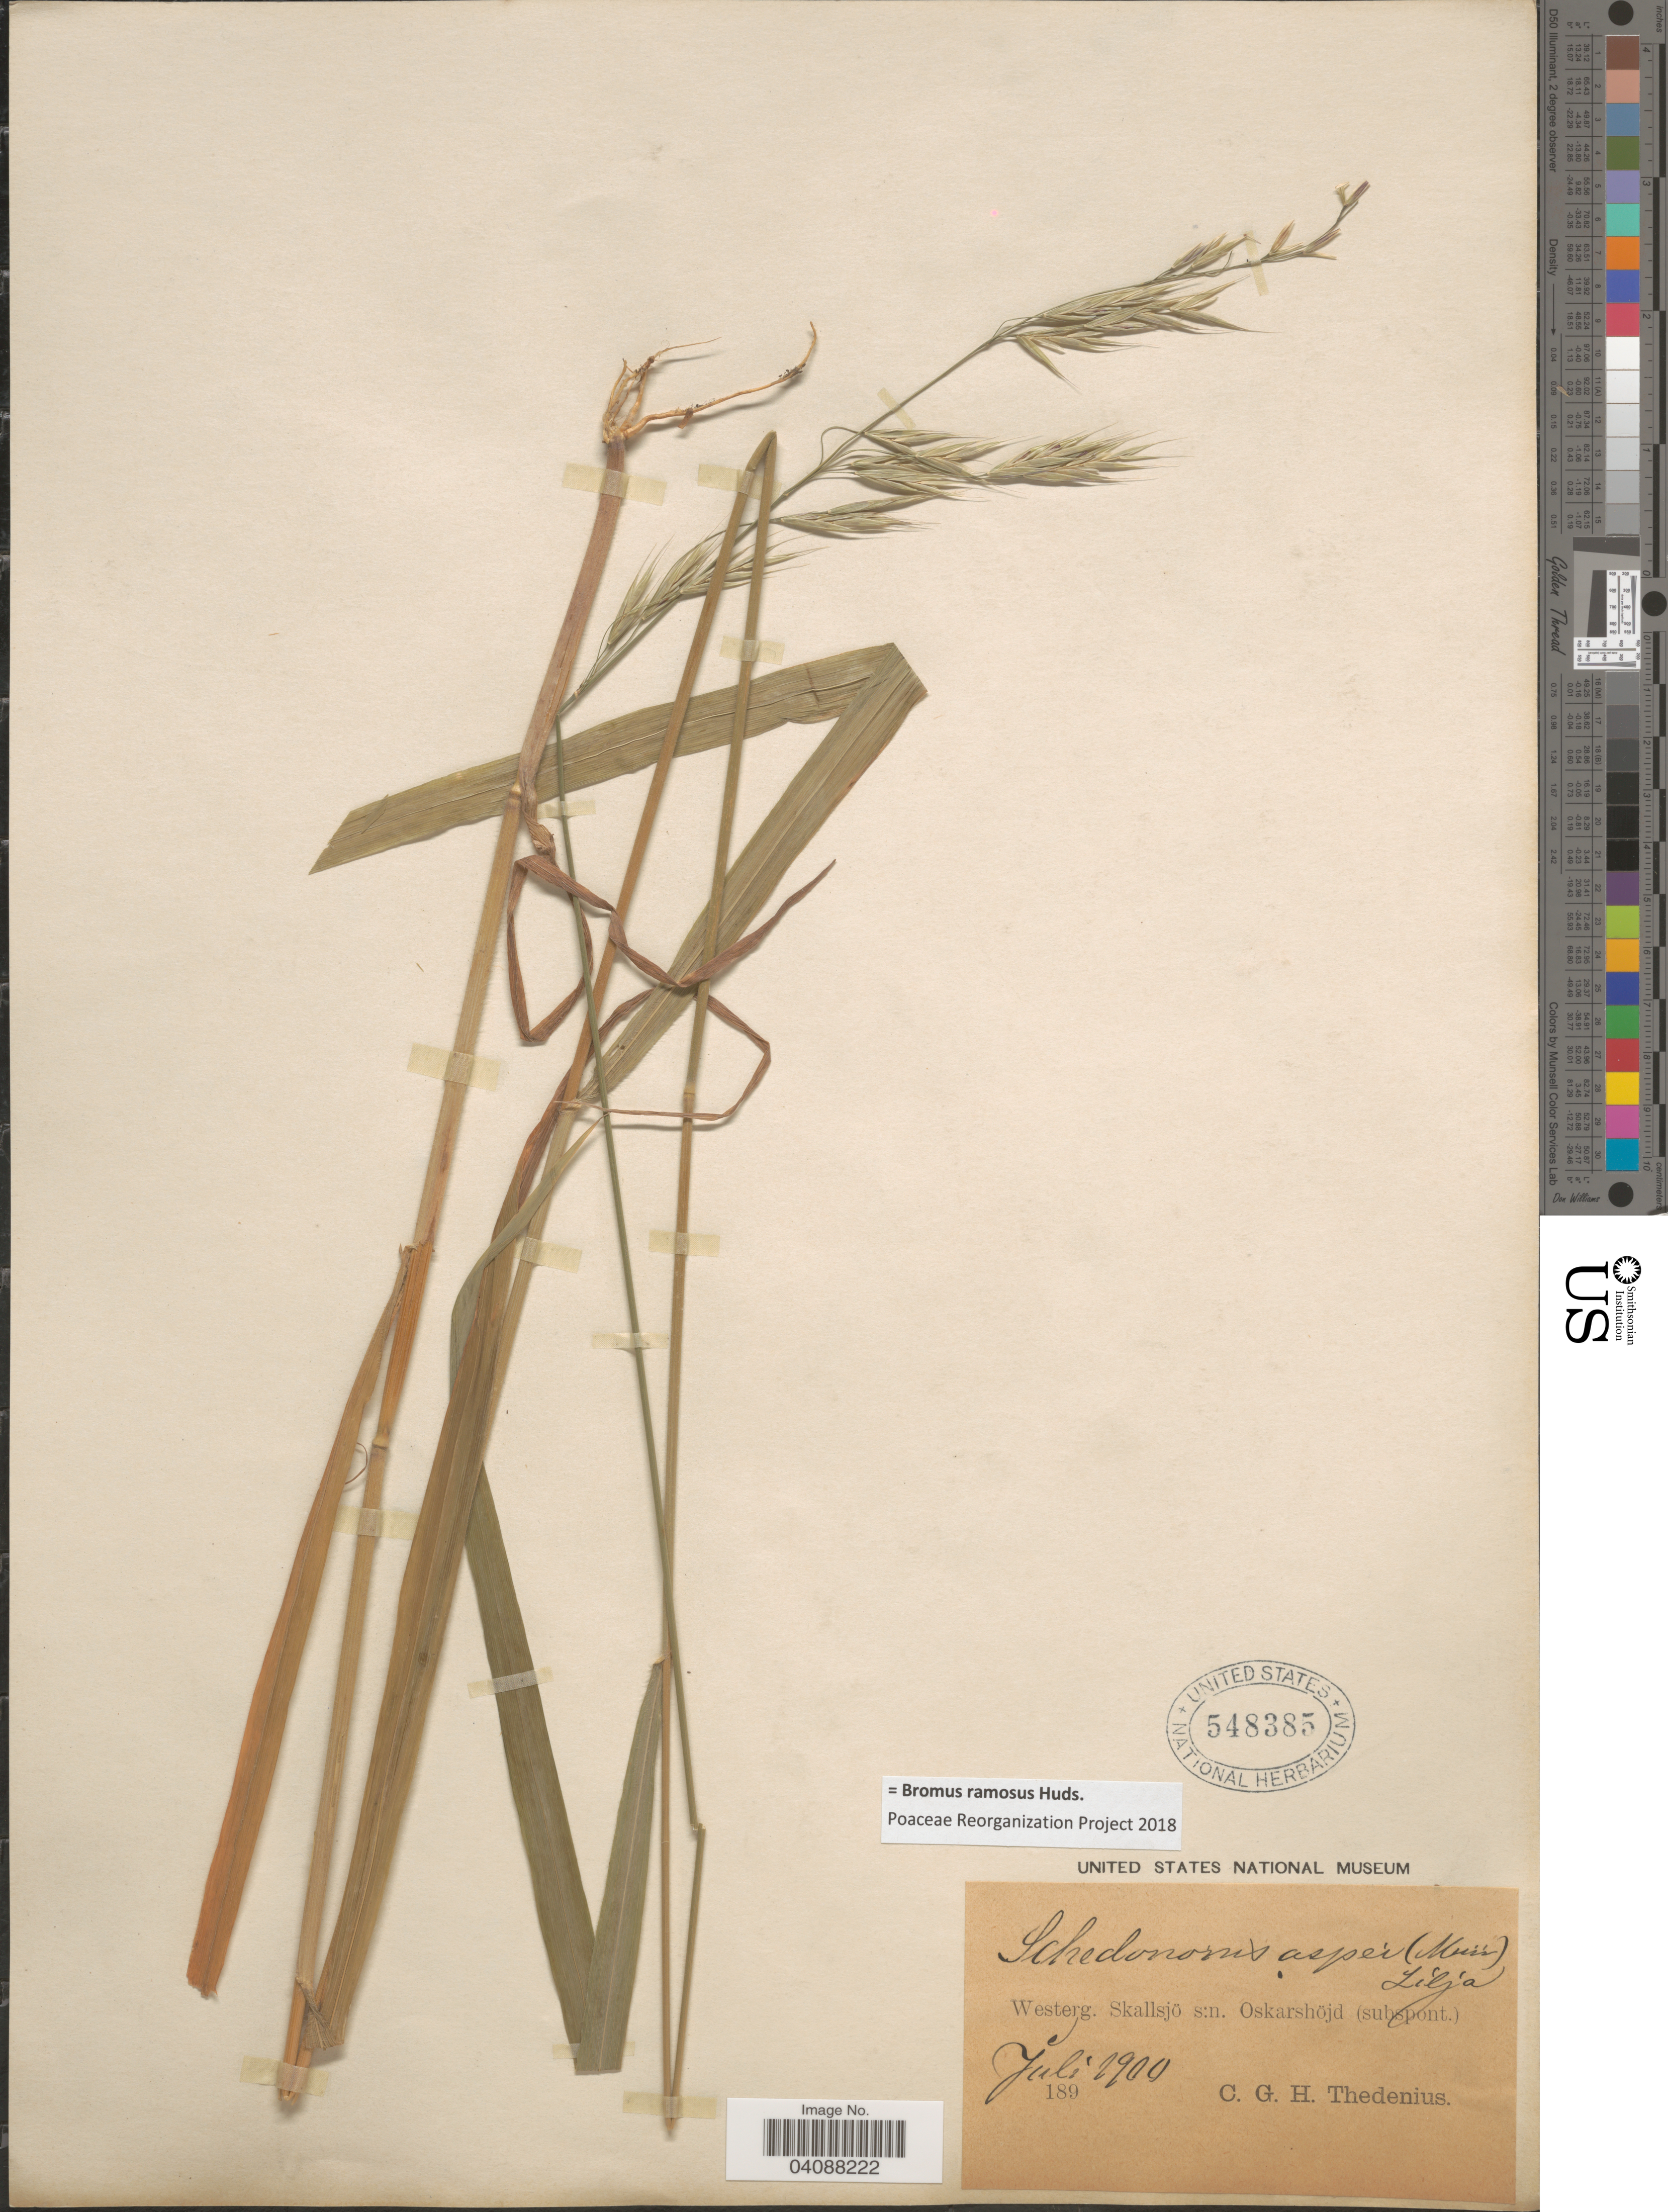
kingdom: Plantae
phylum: Tracheophyta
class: Liliopsida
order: Poales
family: Poaceae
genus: Bromus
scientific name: Bromus ramosus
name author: Huds.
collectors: C. Thedenius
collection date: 1900-07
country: Sweden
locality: Westerg. Skallsjö s:n Oskarshöjd (subspont).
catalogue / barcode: US 548385